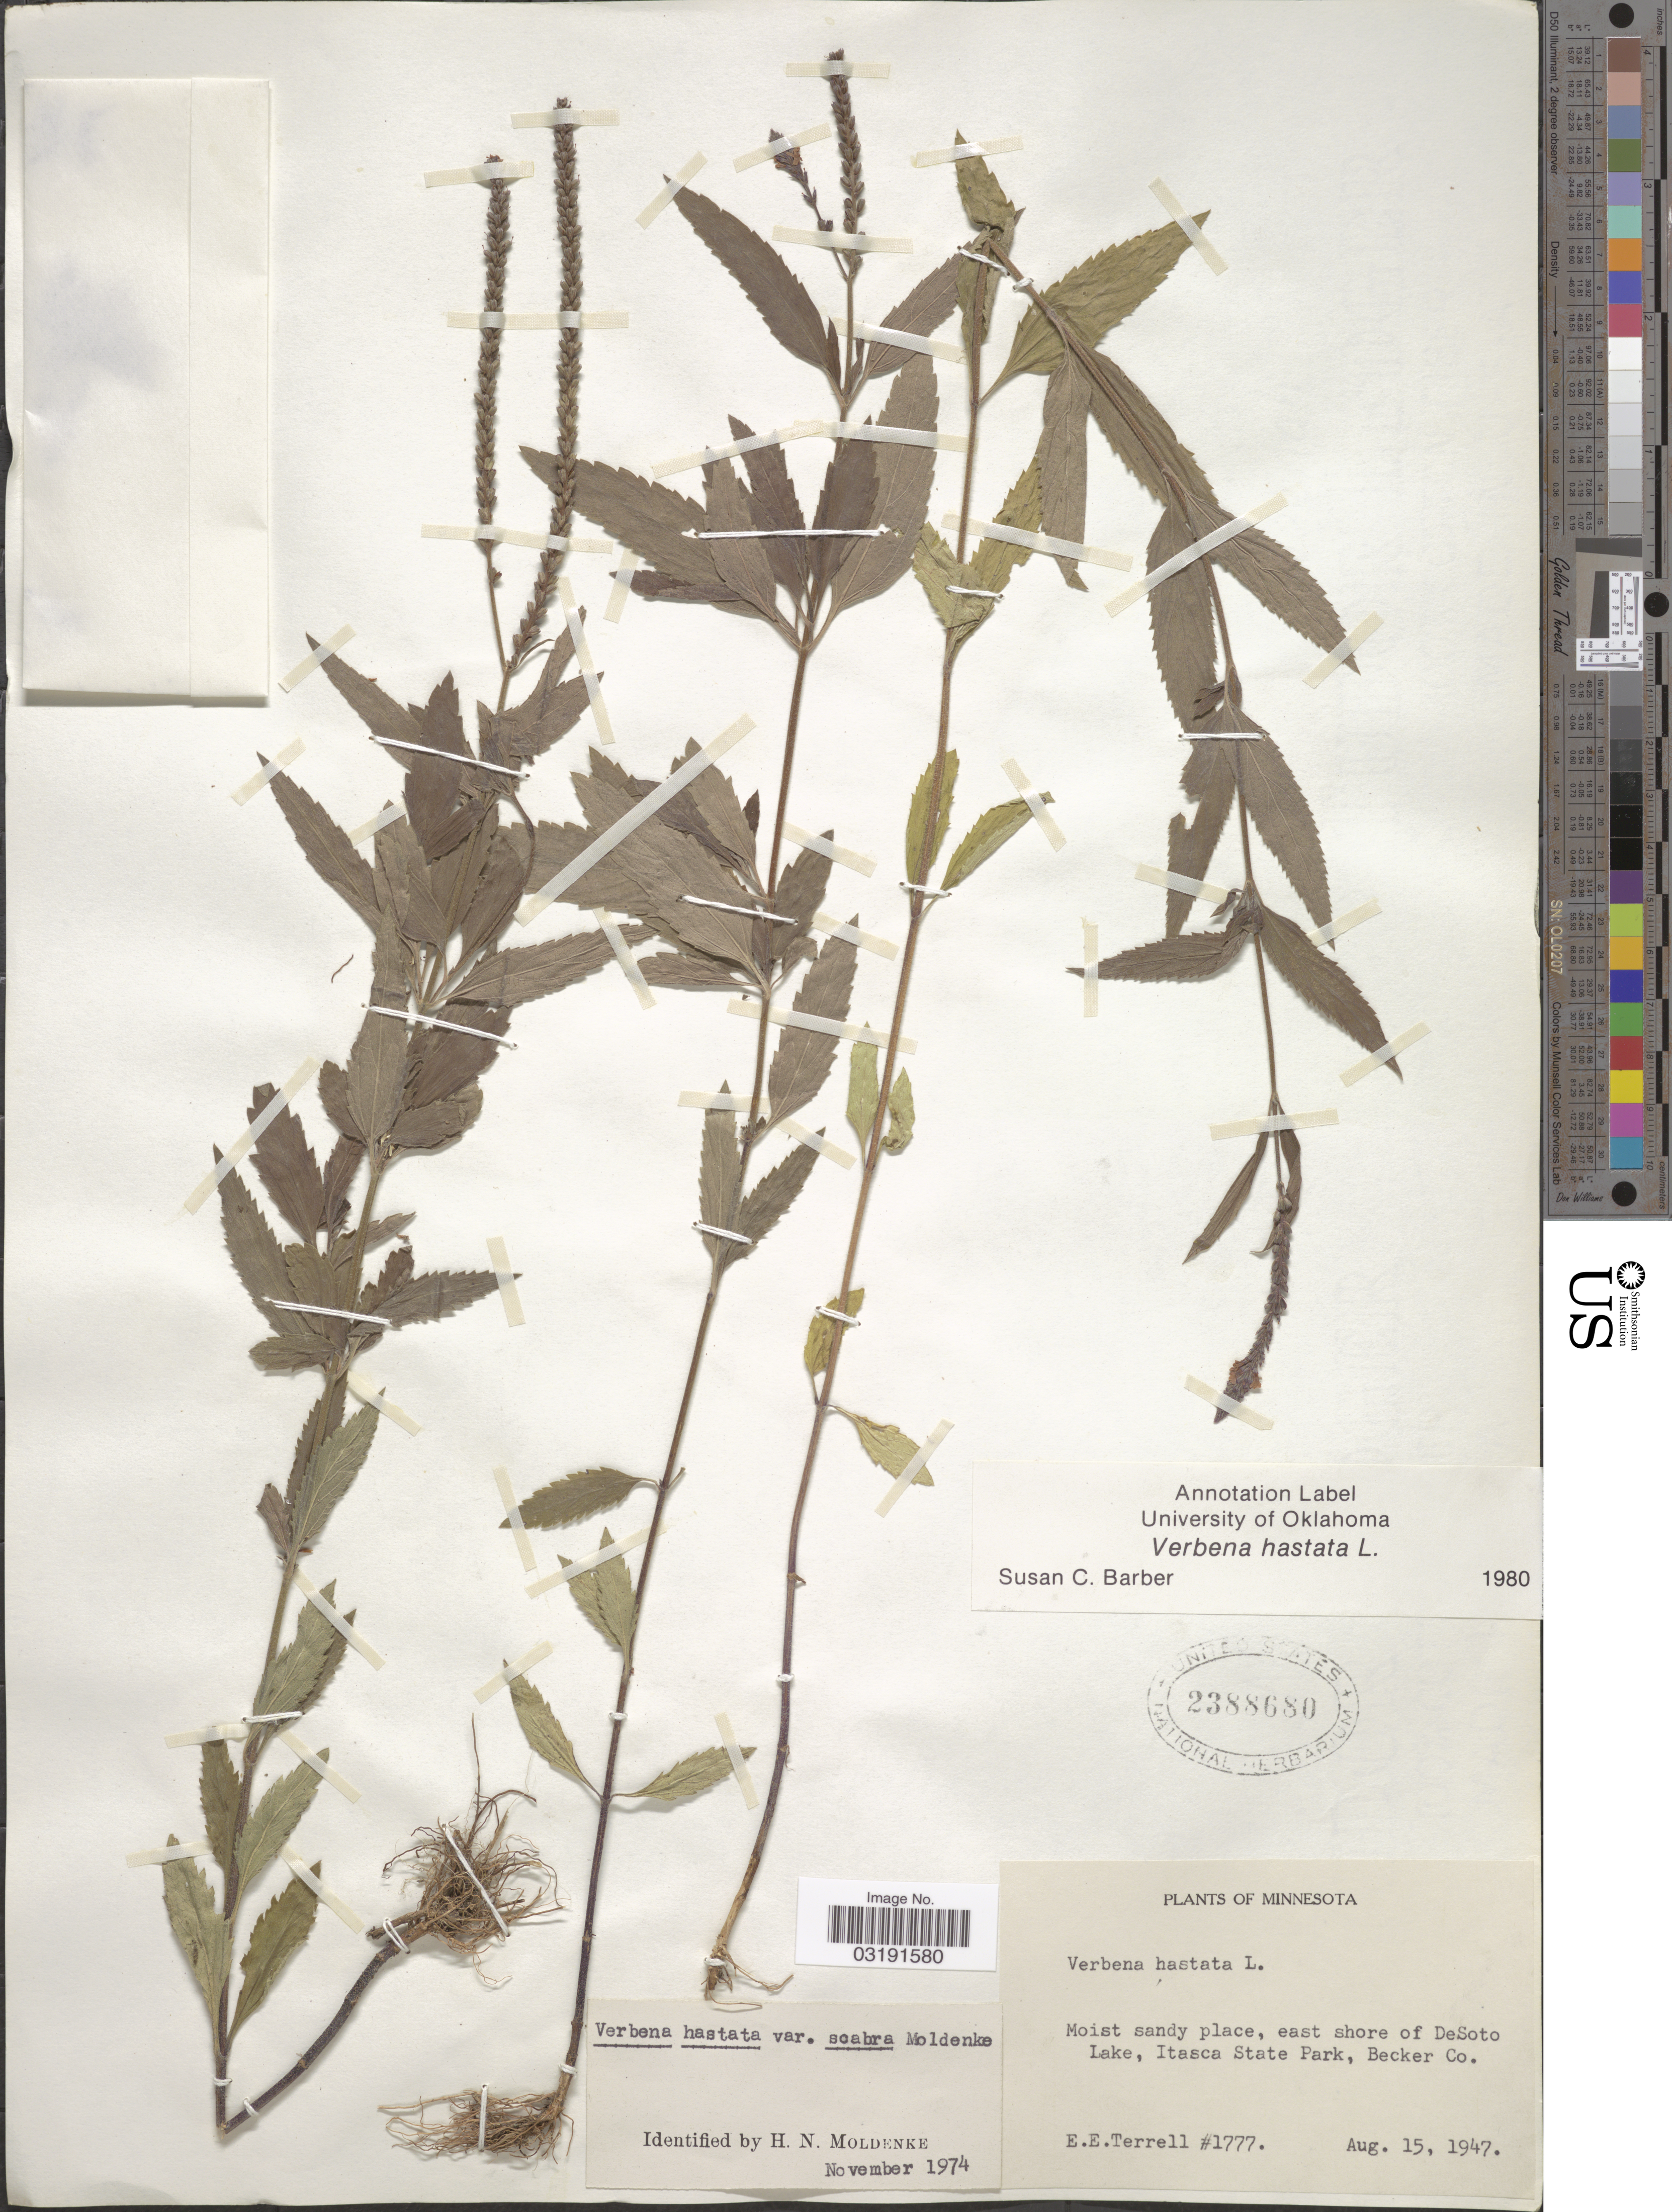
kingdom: Plantae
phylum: Tracheophyta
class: Magnoliopsida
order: Lamiales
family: Verbenaceae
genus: Verbena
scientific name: Verbena hastata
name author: L.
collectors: E. E. Terrell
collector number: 1777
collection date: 1947-08-15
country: United States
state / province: Minnesota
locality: East shore of DeSoto Lake, Itasca State Park, Becker Co.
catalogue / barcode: US 2388680